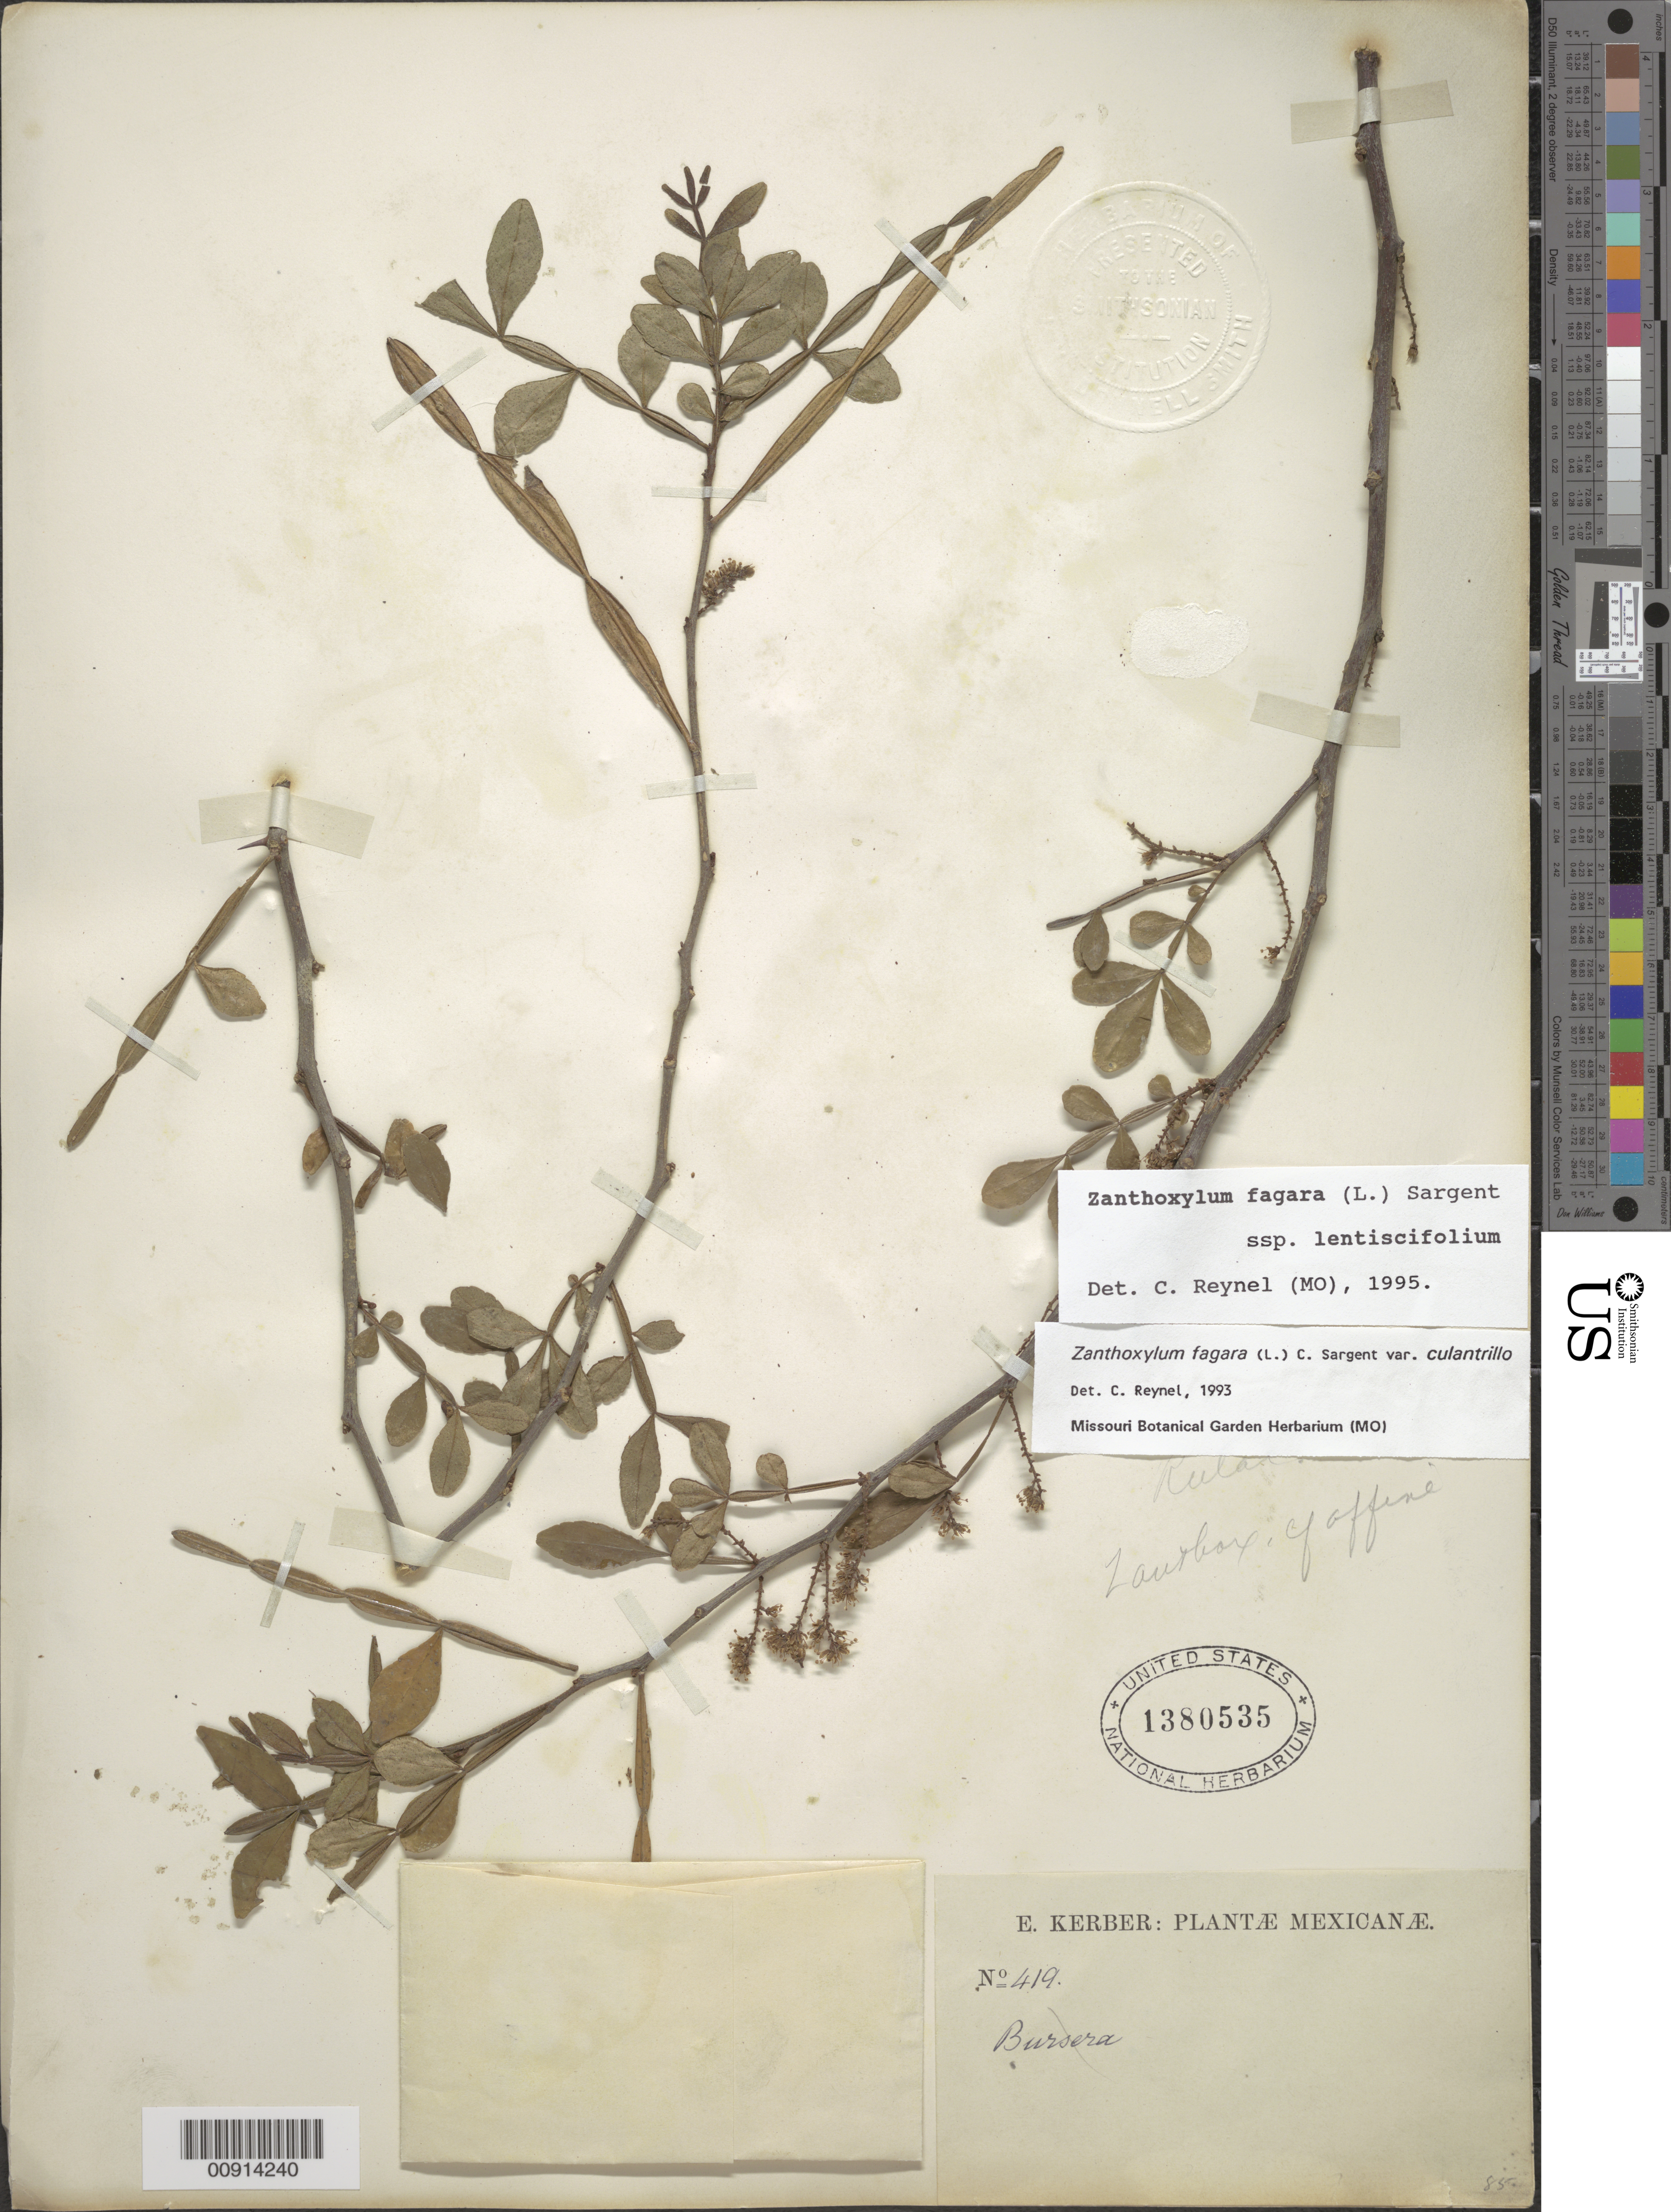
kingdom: Plantae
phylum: Tracheophyta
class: Magnoliopsida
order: Sapindales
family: Rutaceae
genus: Zanthoxylum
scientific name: Zanthoxylum fagara subsp. lentiscifolium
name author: (Humb. & Bonpl. ex Willd.) Reynel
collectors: E. Kerber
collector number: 419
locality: Mexico.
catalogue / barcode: US 1380535